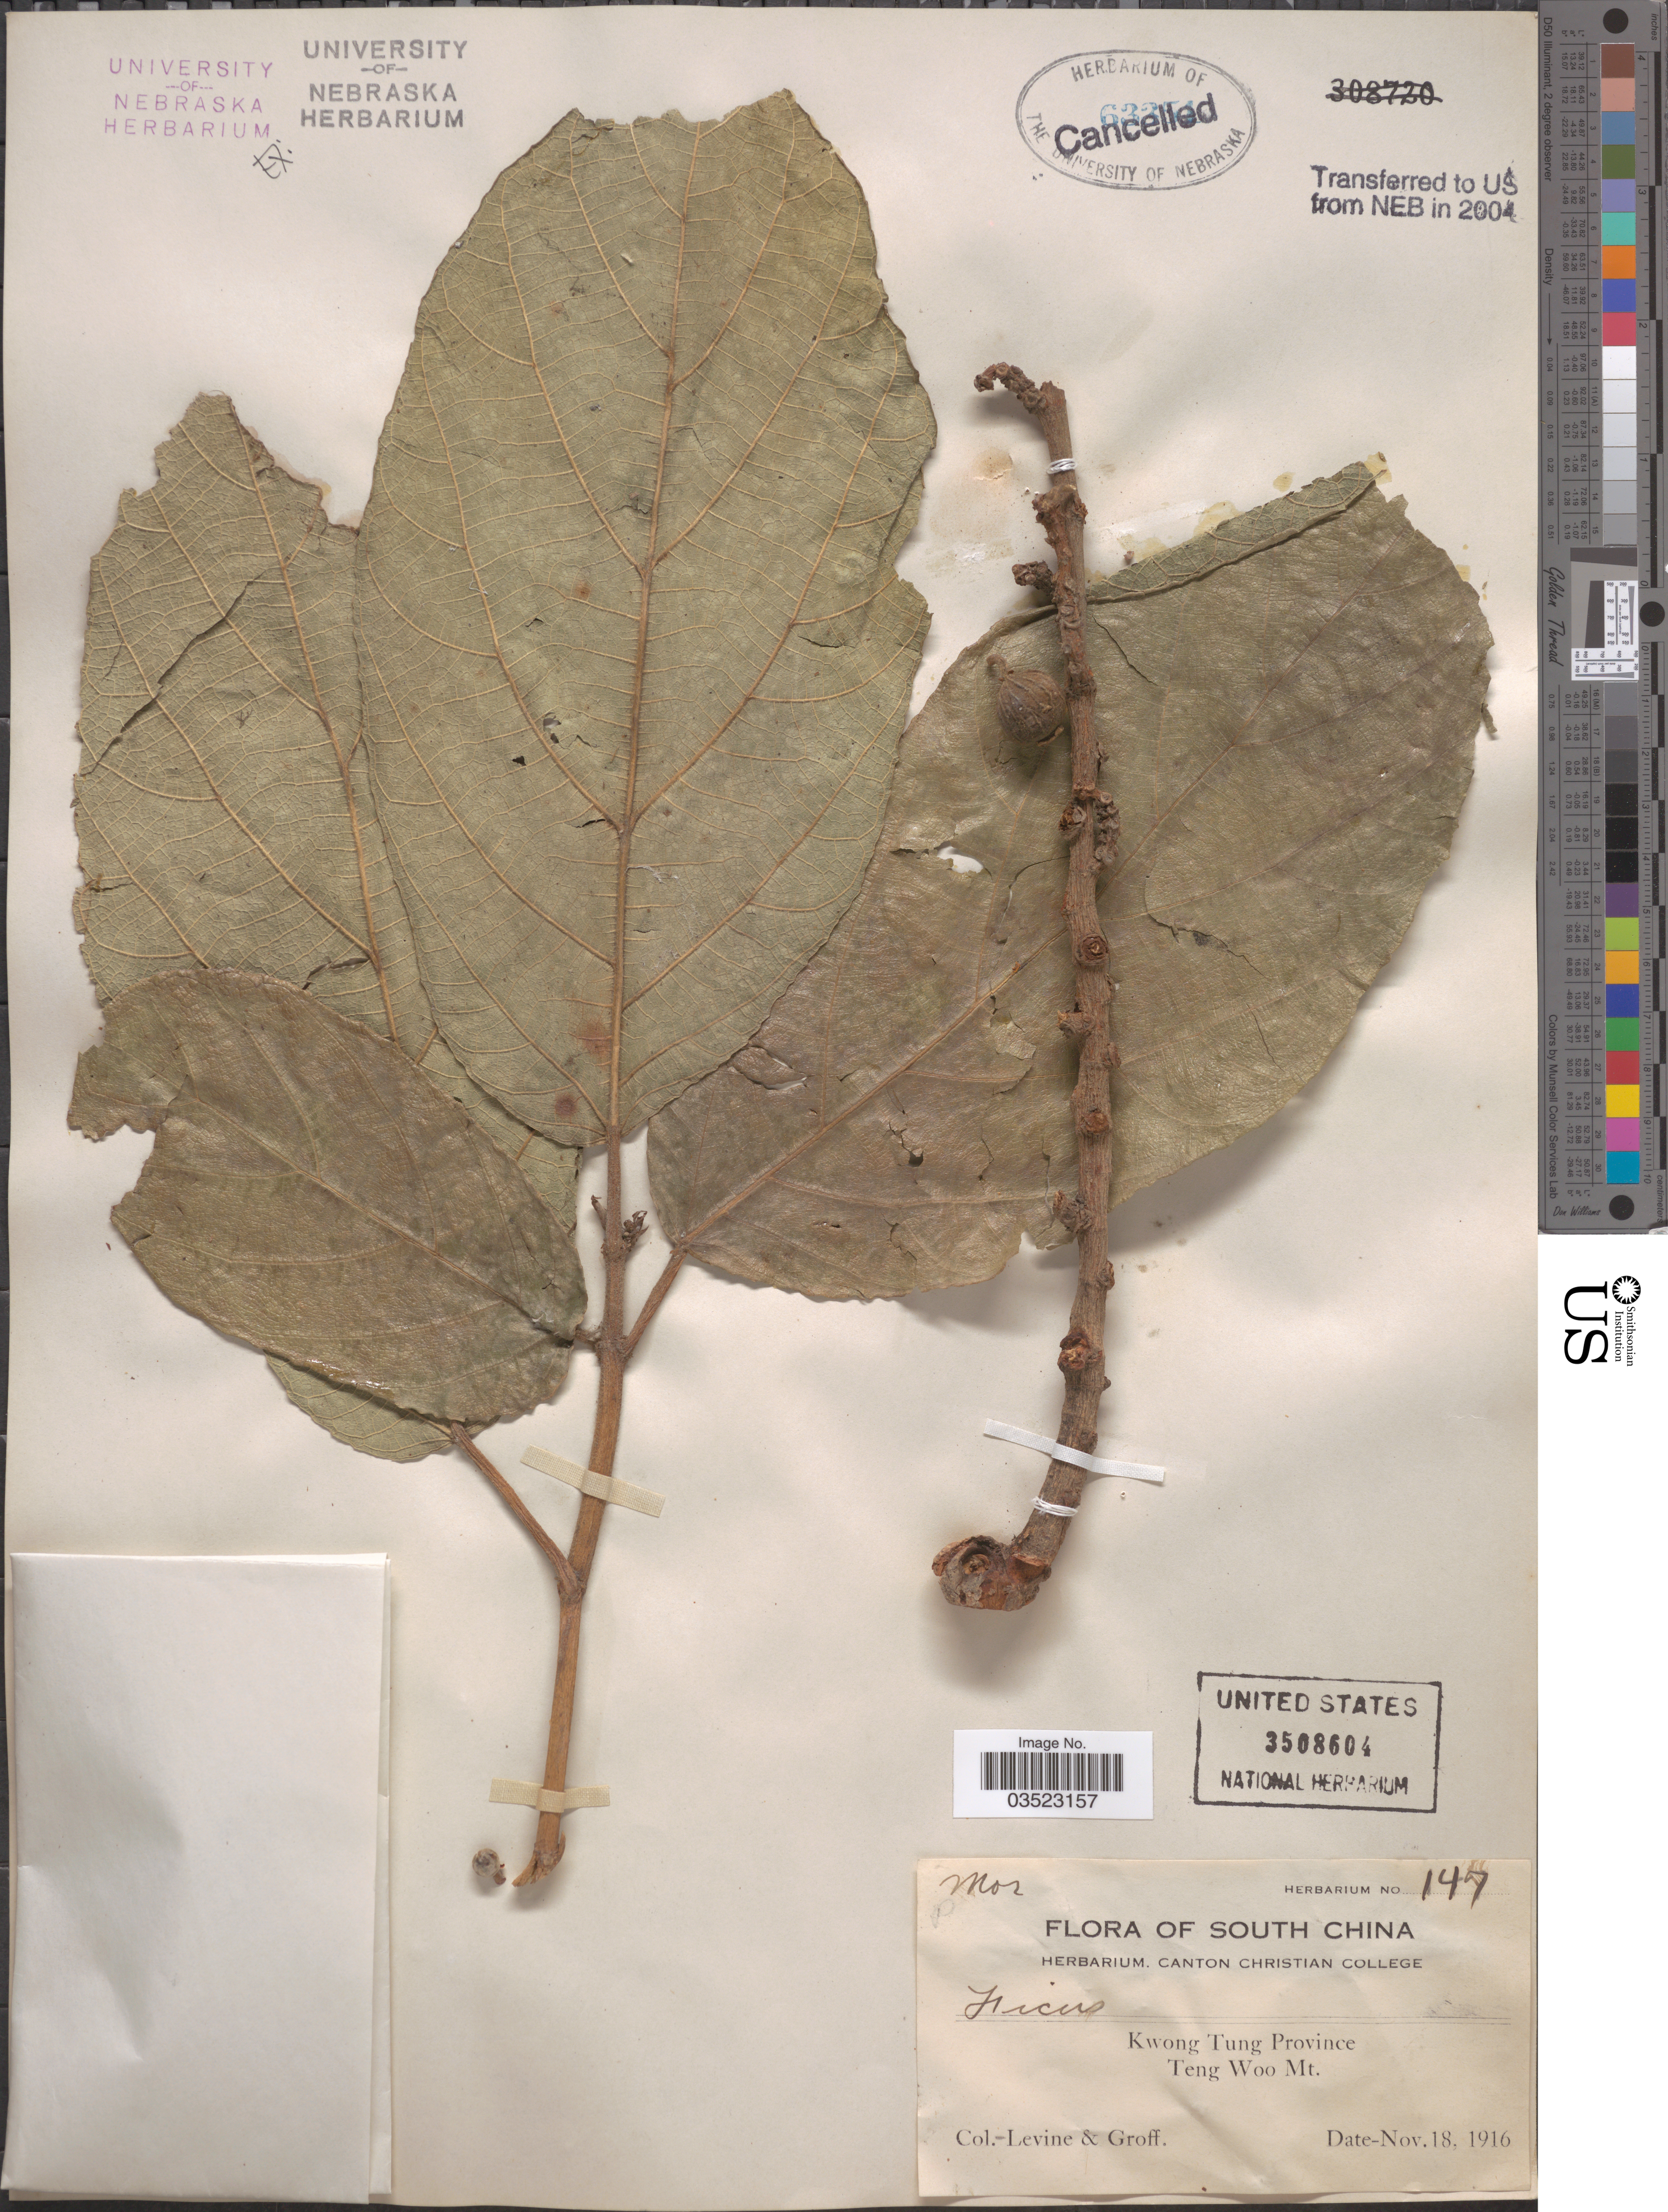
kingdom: Plantae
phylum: Tracheophyta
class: Magnoliopsida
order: Rosales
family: Moraceae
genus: Ficus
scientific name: Ficus sp.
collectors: -. Levine & -- Groff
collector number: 147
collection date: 1916-11-18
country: China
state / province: Guangdong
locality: South China. Kwong Tung Province. Teng Woo Mt.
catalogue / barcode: US 3508604